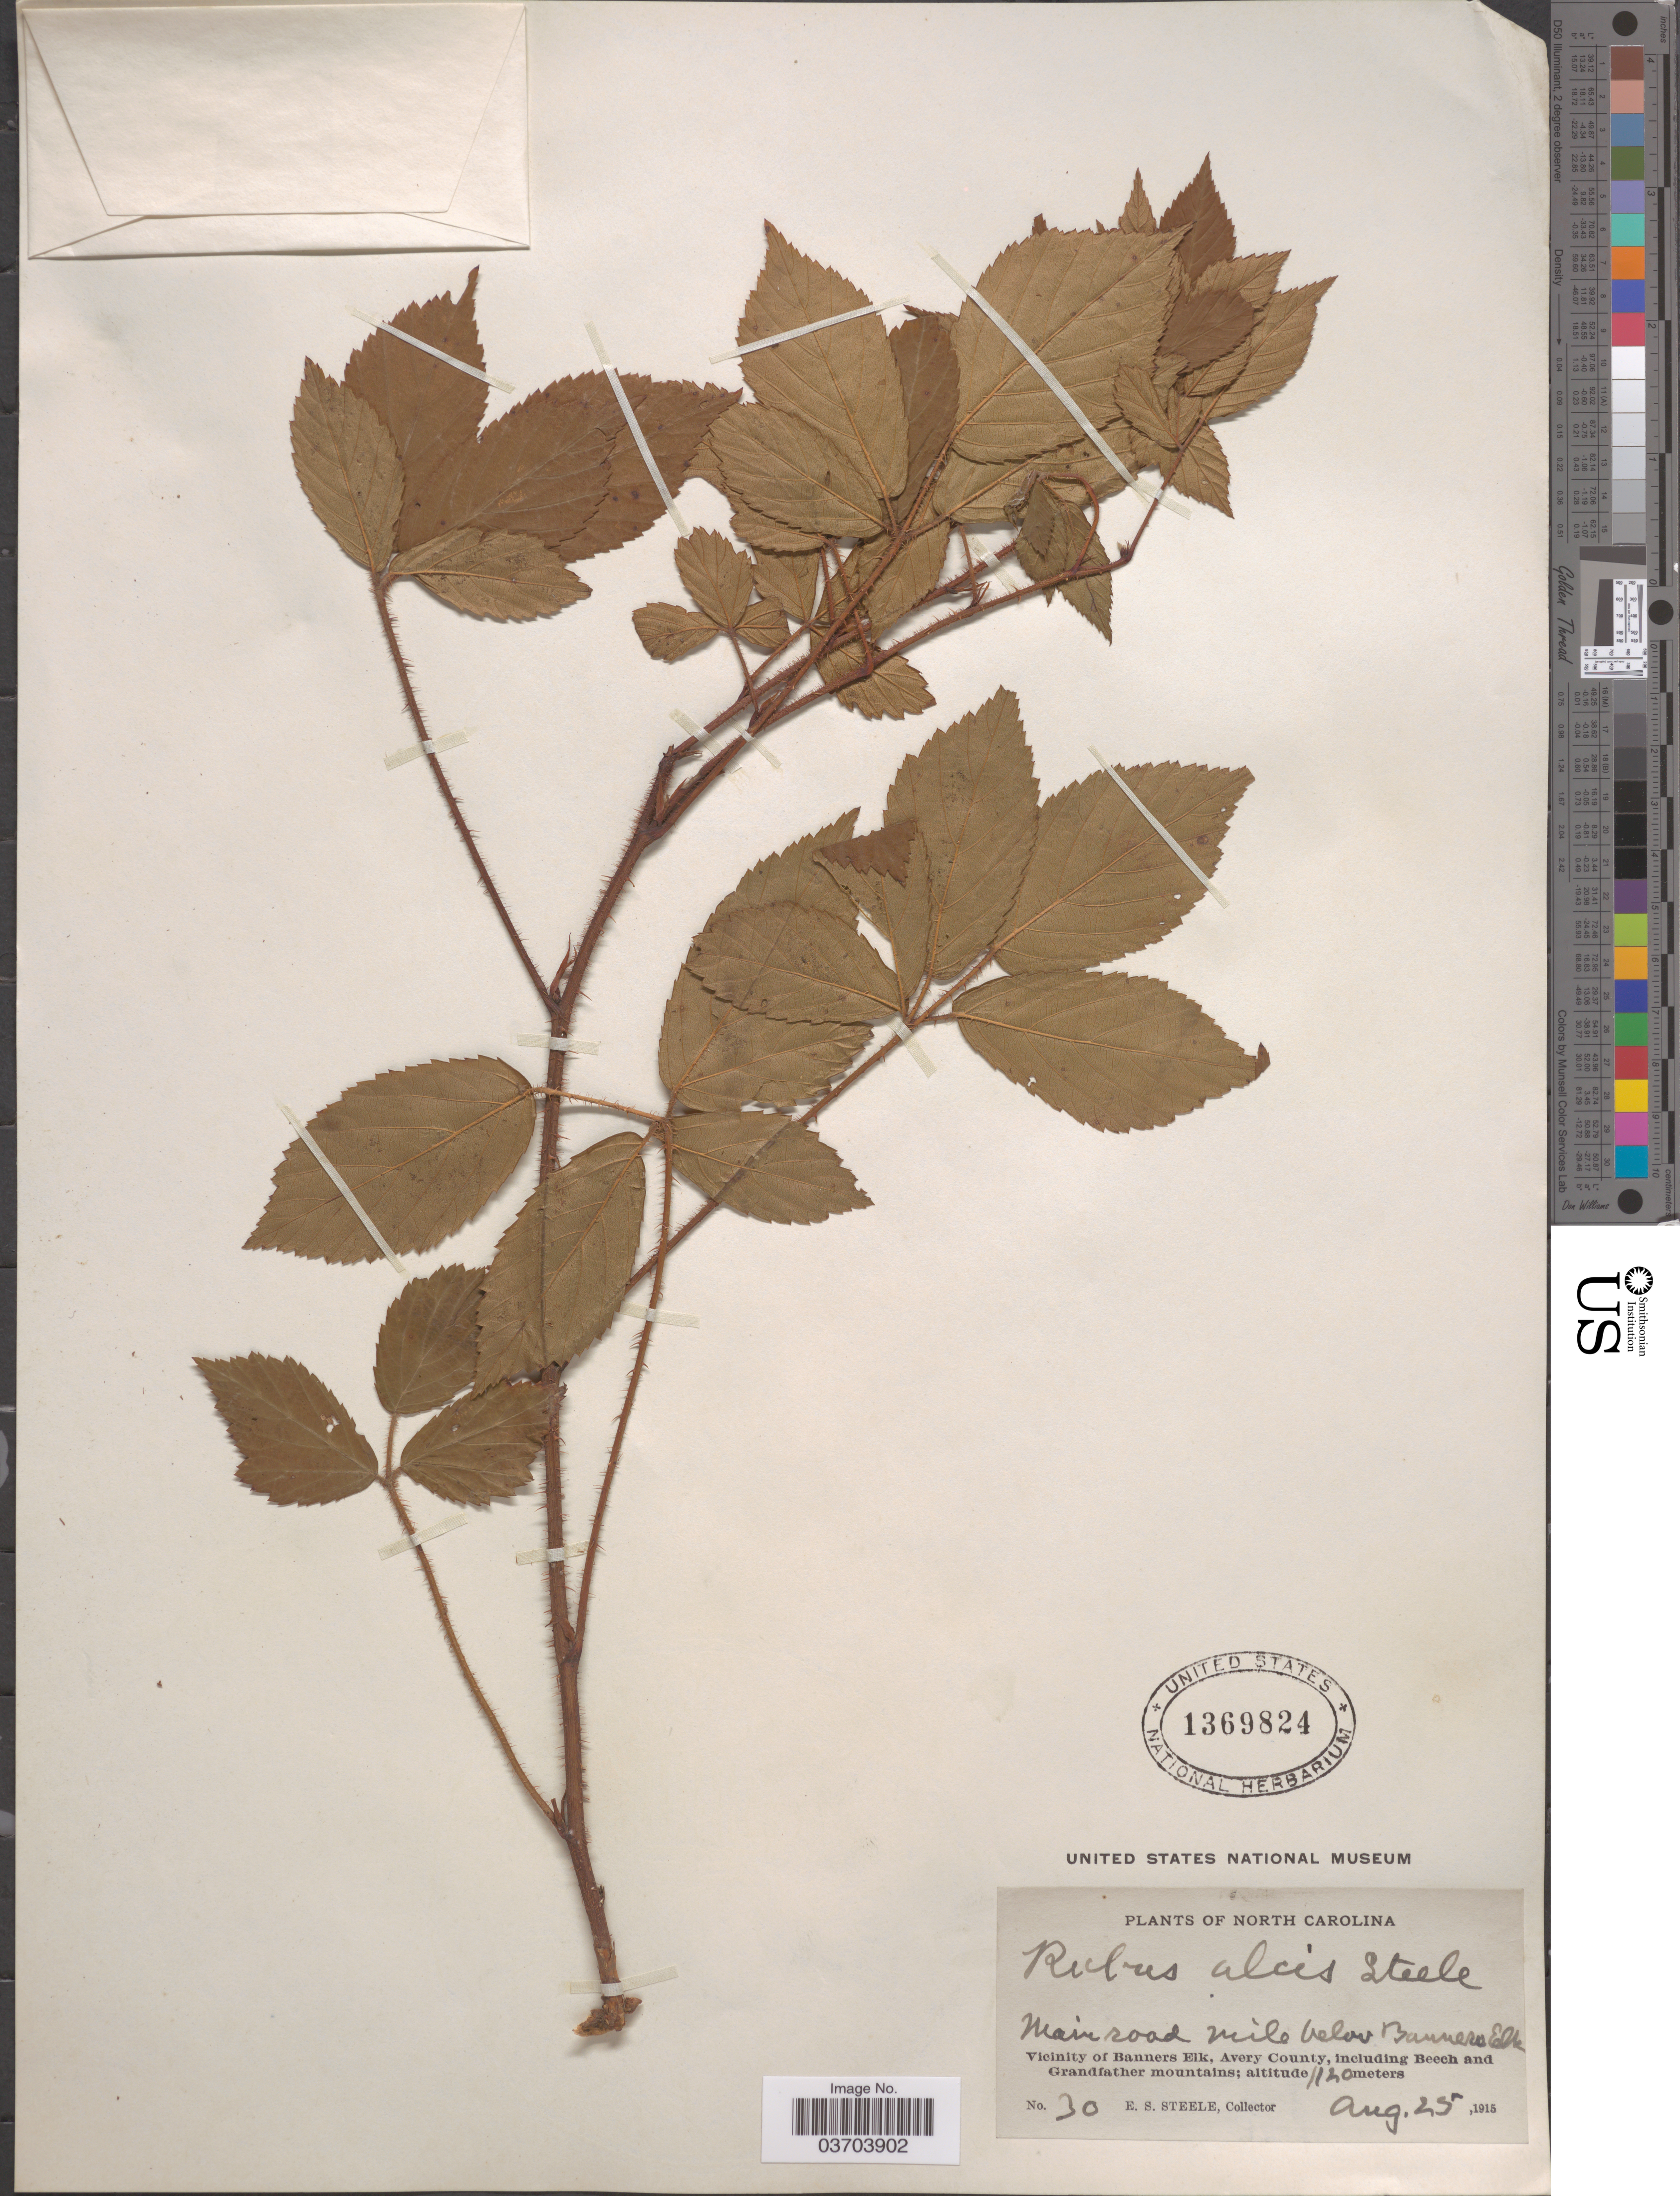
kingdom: Plantae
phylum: Tracheophyta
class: Magnoliopsida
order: Rosales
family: Rosaceae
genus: Rubus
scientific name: Rubus alcis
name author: Steele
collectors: E. Steele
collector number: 30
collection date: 1915-08-25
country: United States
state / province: North Carolina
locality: Main road mile below Banners Elk. Vicinity of Banners Elk, Avery County, including Beech and Grandfather mountains.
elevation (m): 1120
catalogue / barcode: US 1369824